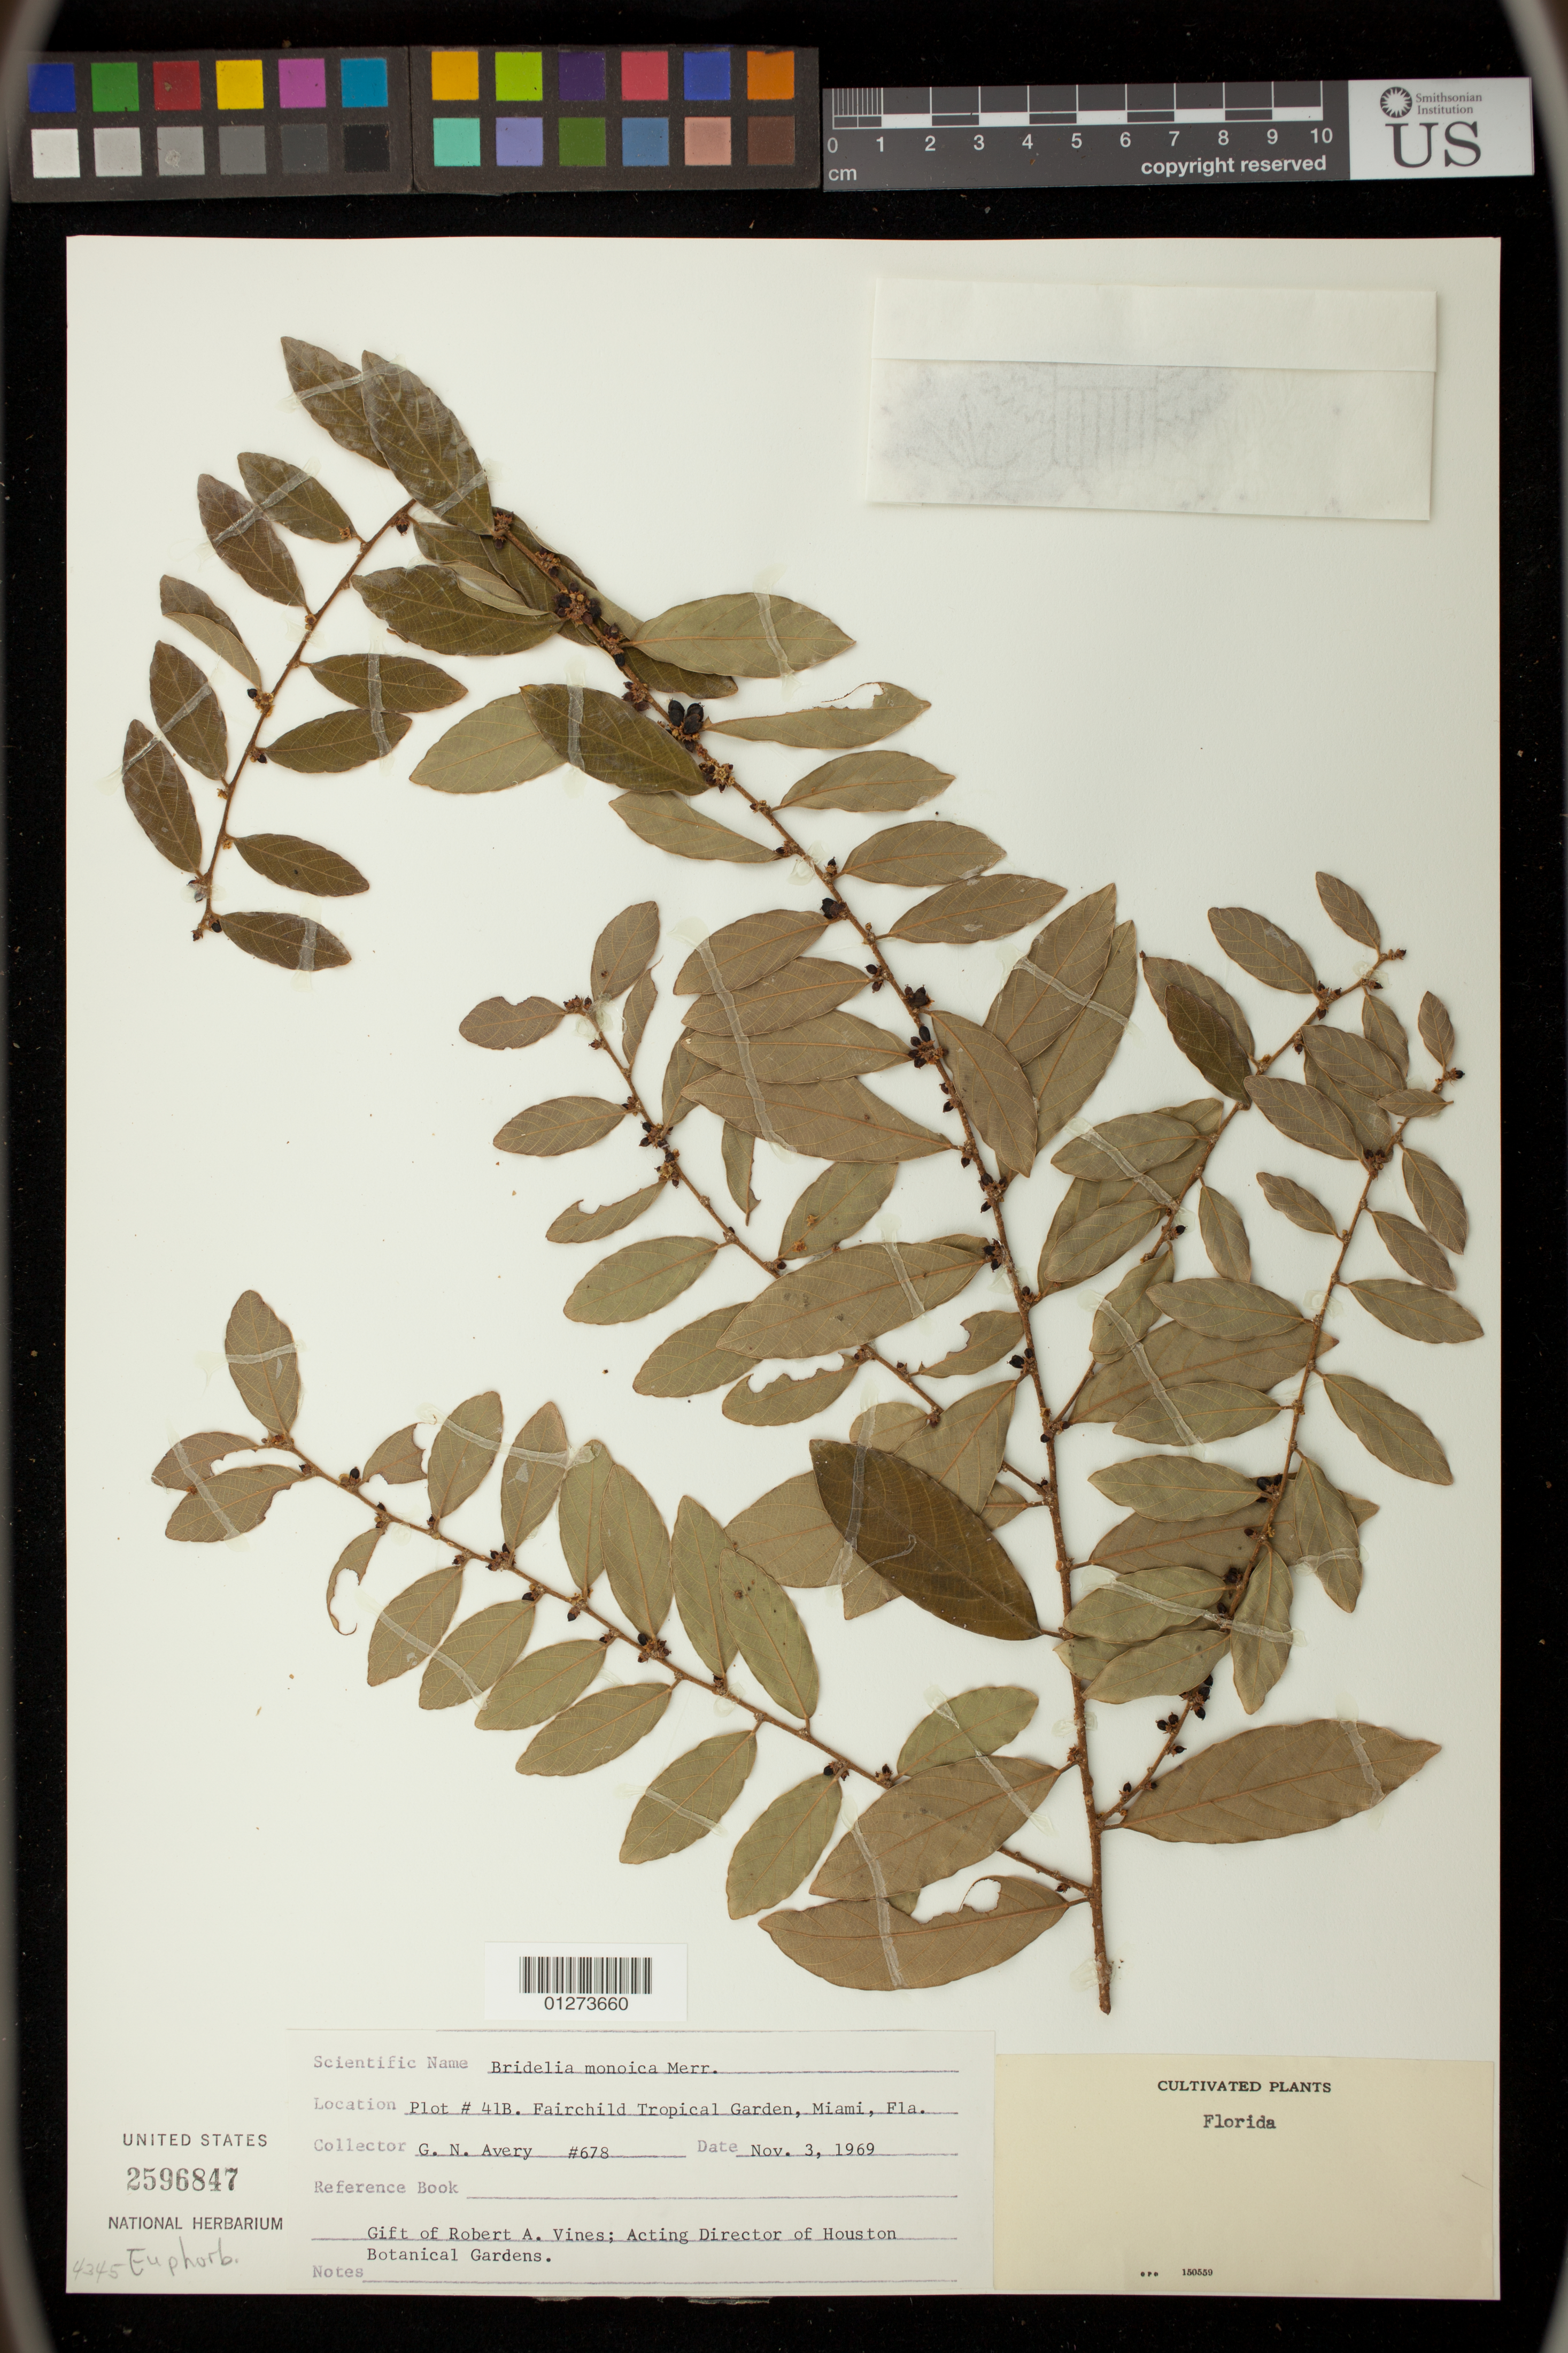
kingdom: Plantae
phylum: Tracheophyta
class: Magnoliopsida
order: Malpighiales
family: Phyllanthaceae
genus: Bridelia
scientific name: Bridelia monoica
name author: (Lour.) Merr.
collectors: G. N. Avery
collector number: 678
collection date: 1969-11-03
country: United States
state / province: Florida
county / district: Miami-Dade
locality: Plot #41B. Fairchild Tropical Garden, Miami, Fla.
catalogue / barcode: US 2596847